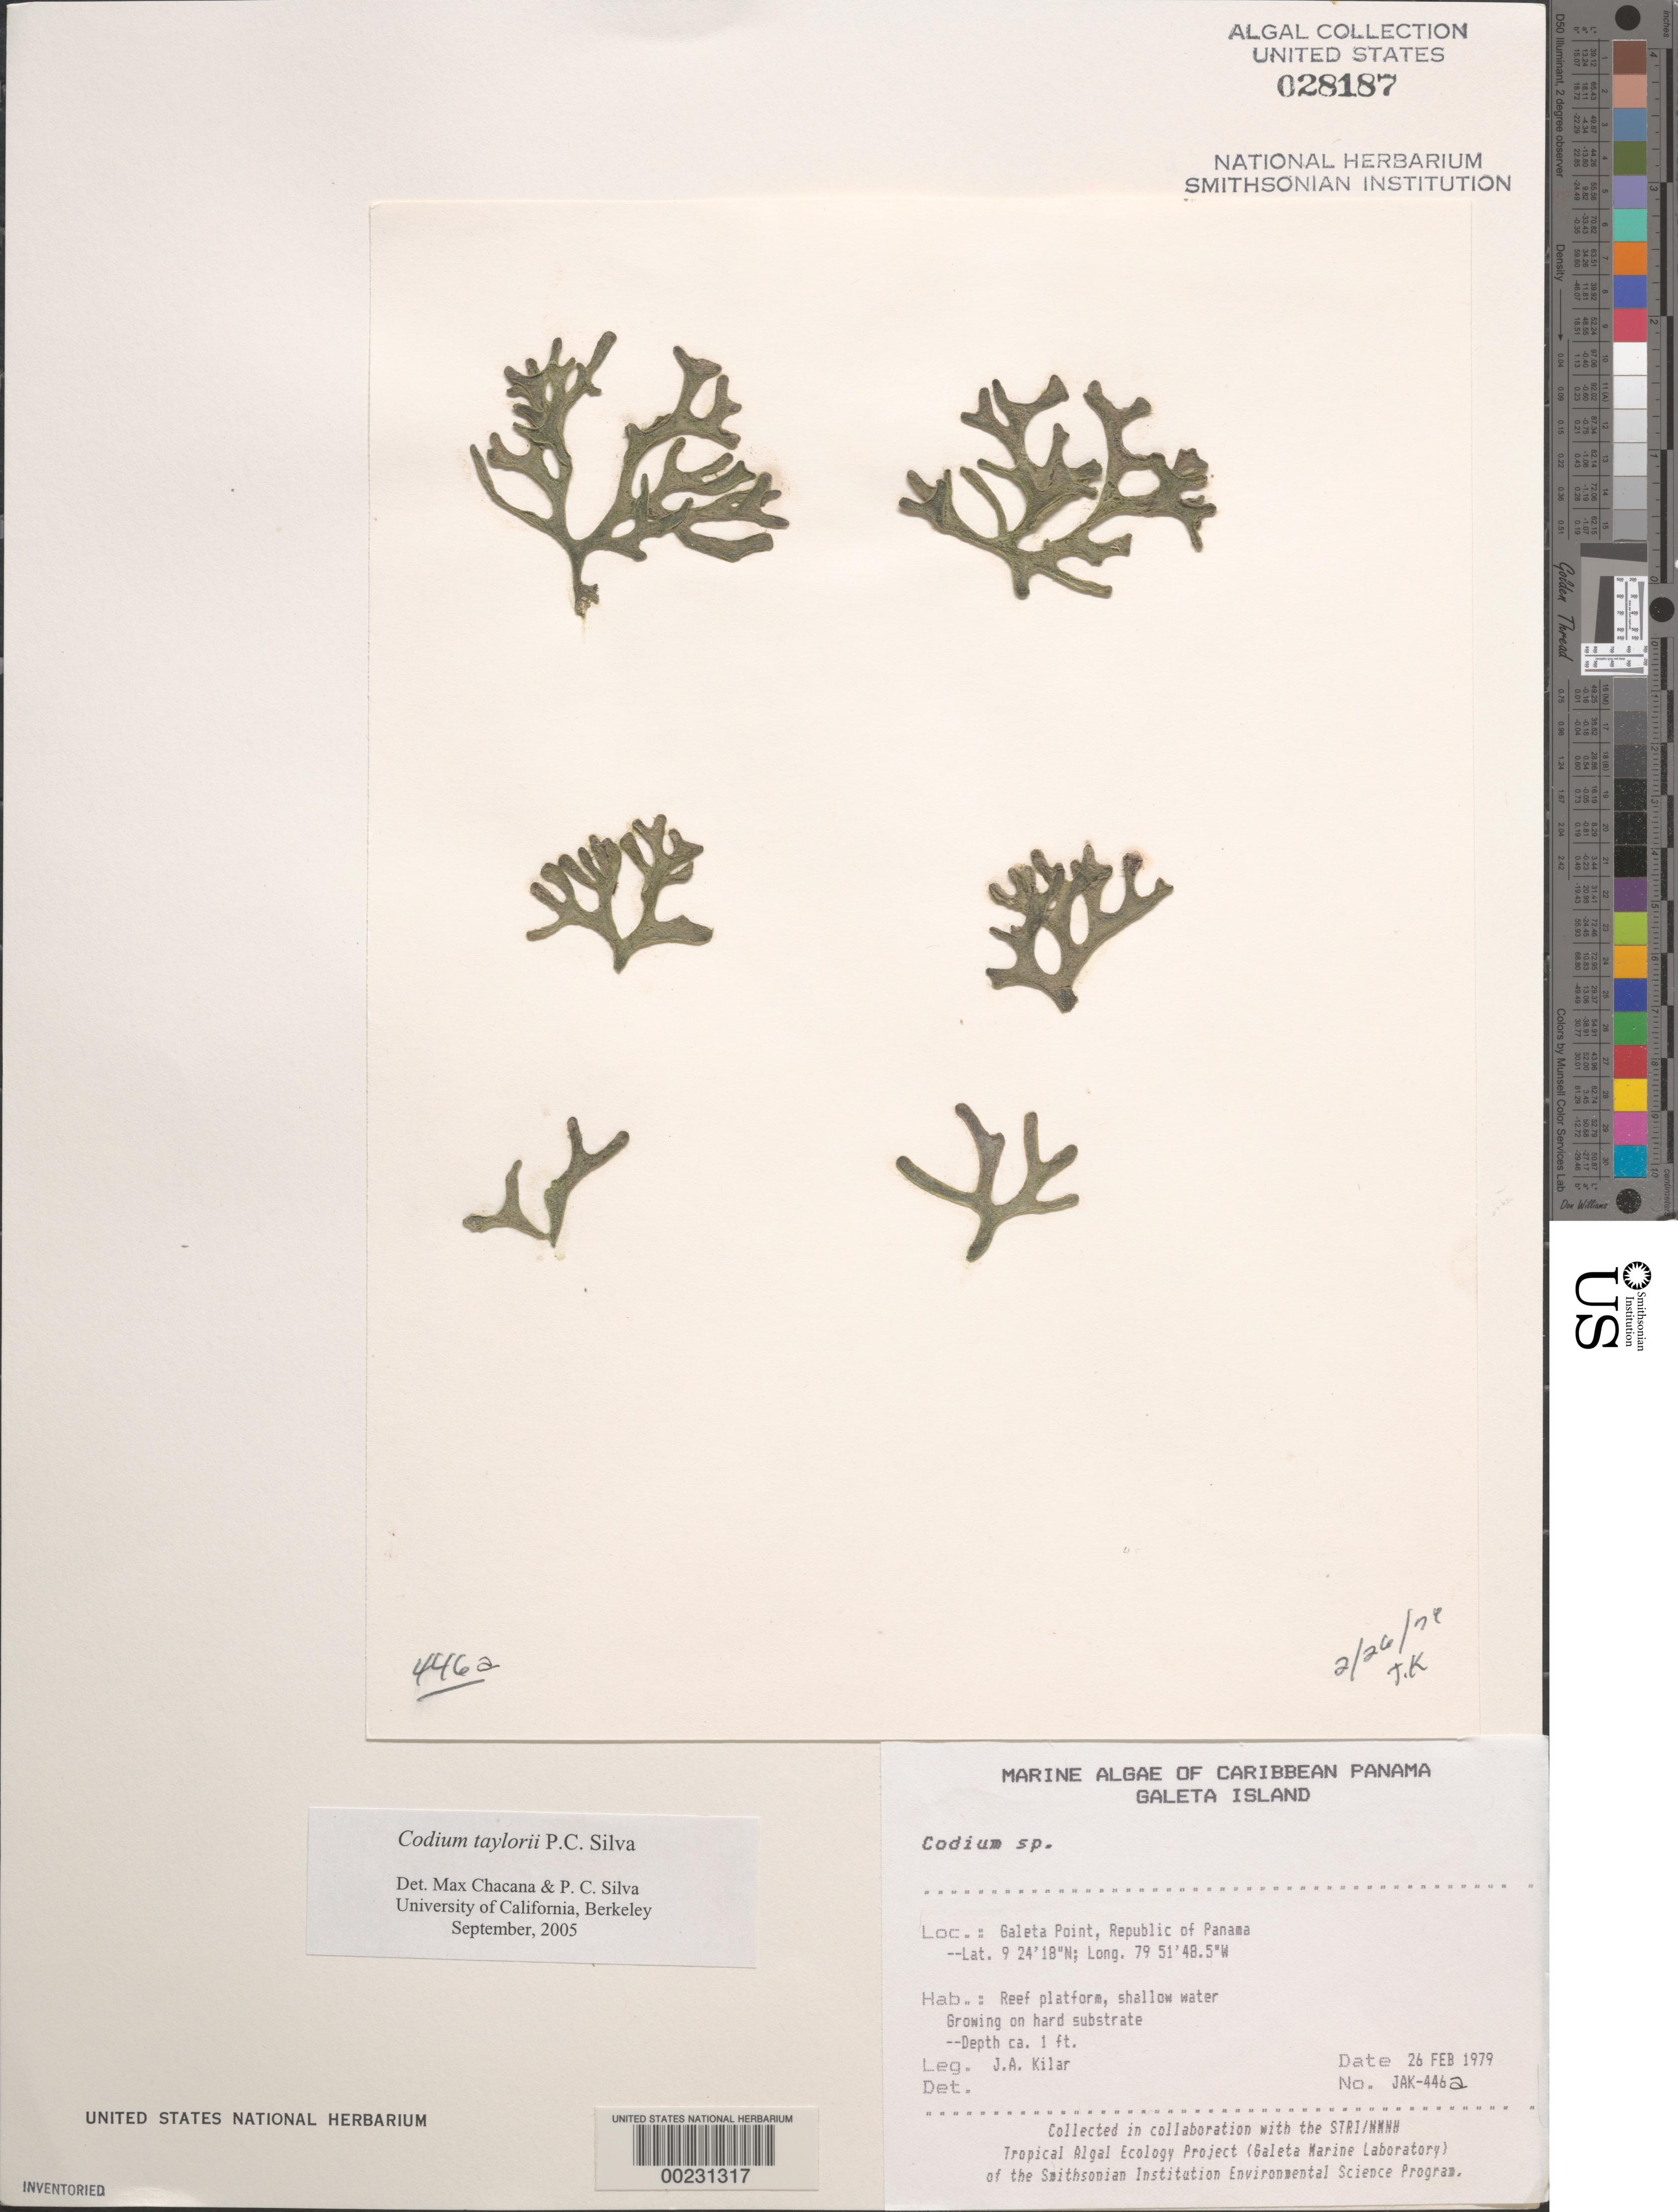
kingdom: Plantae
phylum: Chlorophyta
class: Ulvophyceae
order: Bryopsidales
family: Codiaceae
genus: Codium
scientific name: Codium taylorii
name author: P.C. Silva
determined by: Chacana, M. E.; Silva, P. C.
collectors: J. A. Kilar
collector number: JAK-446a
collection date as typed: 26 Feb 1979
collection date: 1979-02-26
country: Panama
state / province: Colón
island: Galeta Island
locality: Galeta Point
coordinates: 9 24' 18" N, 79 51' 48.5" W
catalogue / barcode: US 28187